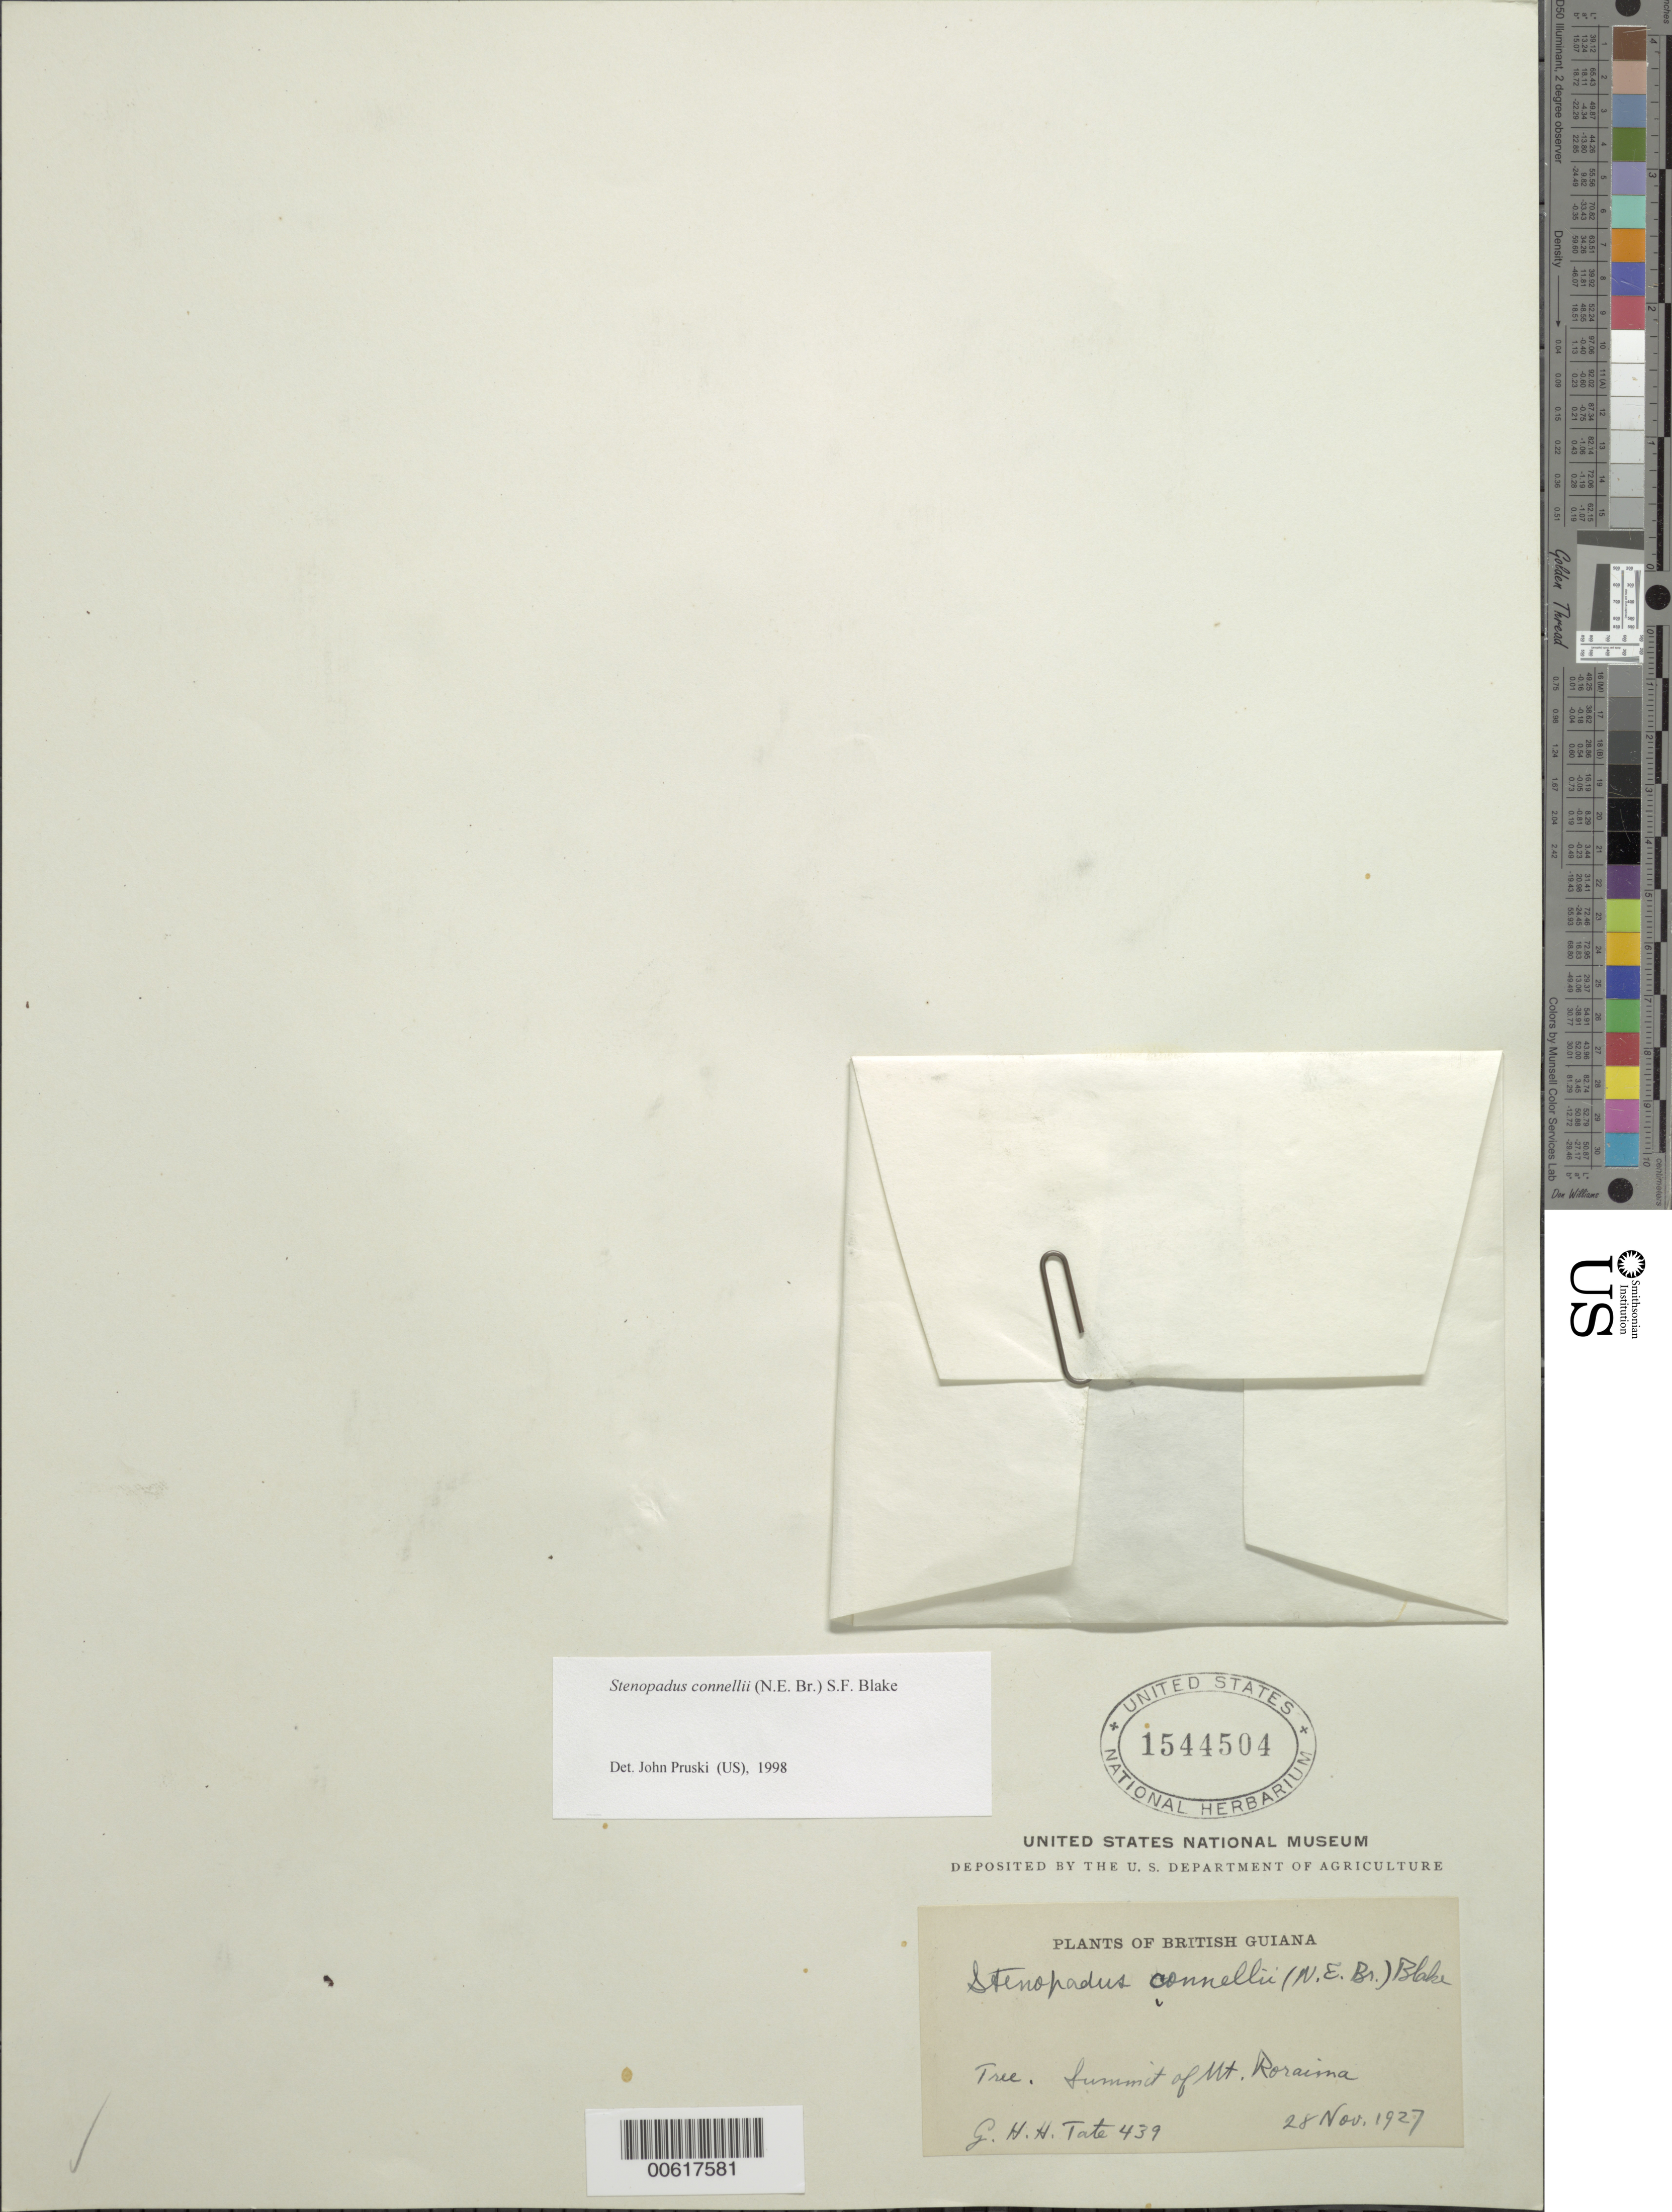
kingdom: Plantae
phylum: Tracheophyta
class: Magnoliopsida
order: Asterales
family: Asteraceae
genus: Stenopadus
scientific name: Stenopadus connellii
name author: (N.E. Br.) S.F. Blake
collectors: G. H. H.Tate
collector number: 439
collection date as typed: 28-Nov-27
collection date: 1927-11-28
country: Guyana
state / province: Cuyuni-Mazaruni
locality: Mt. Roraima, summit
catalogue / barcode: US 1544504